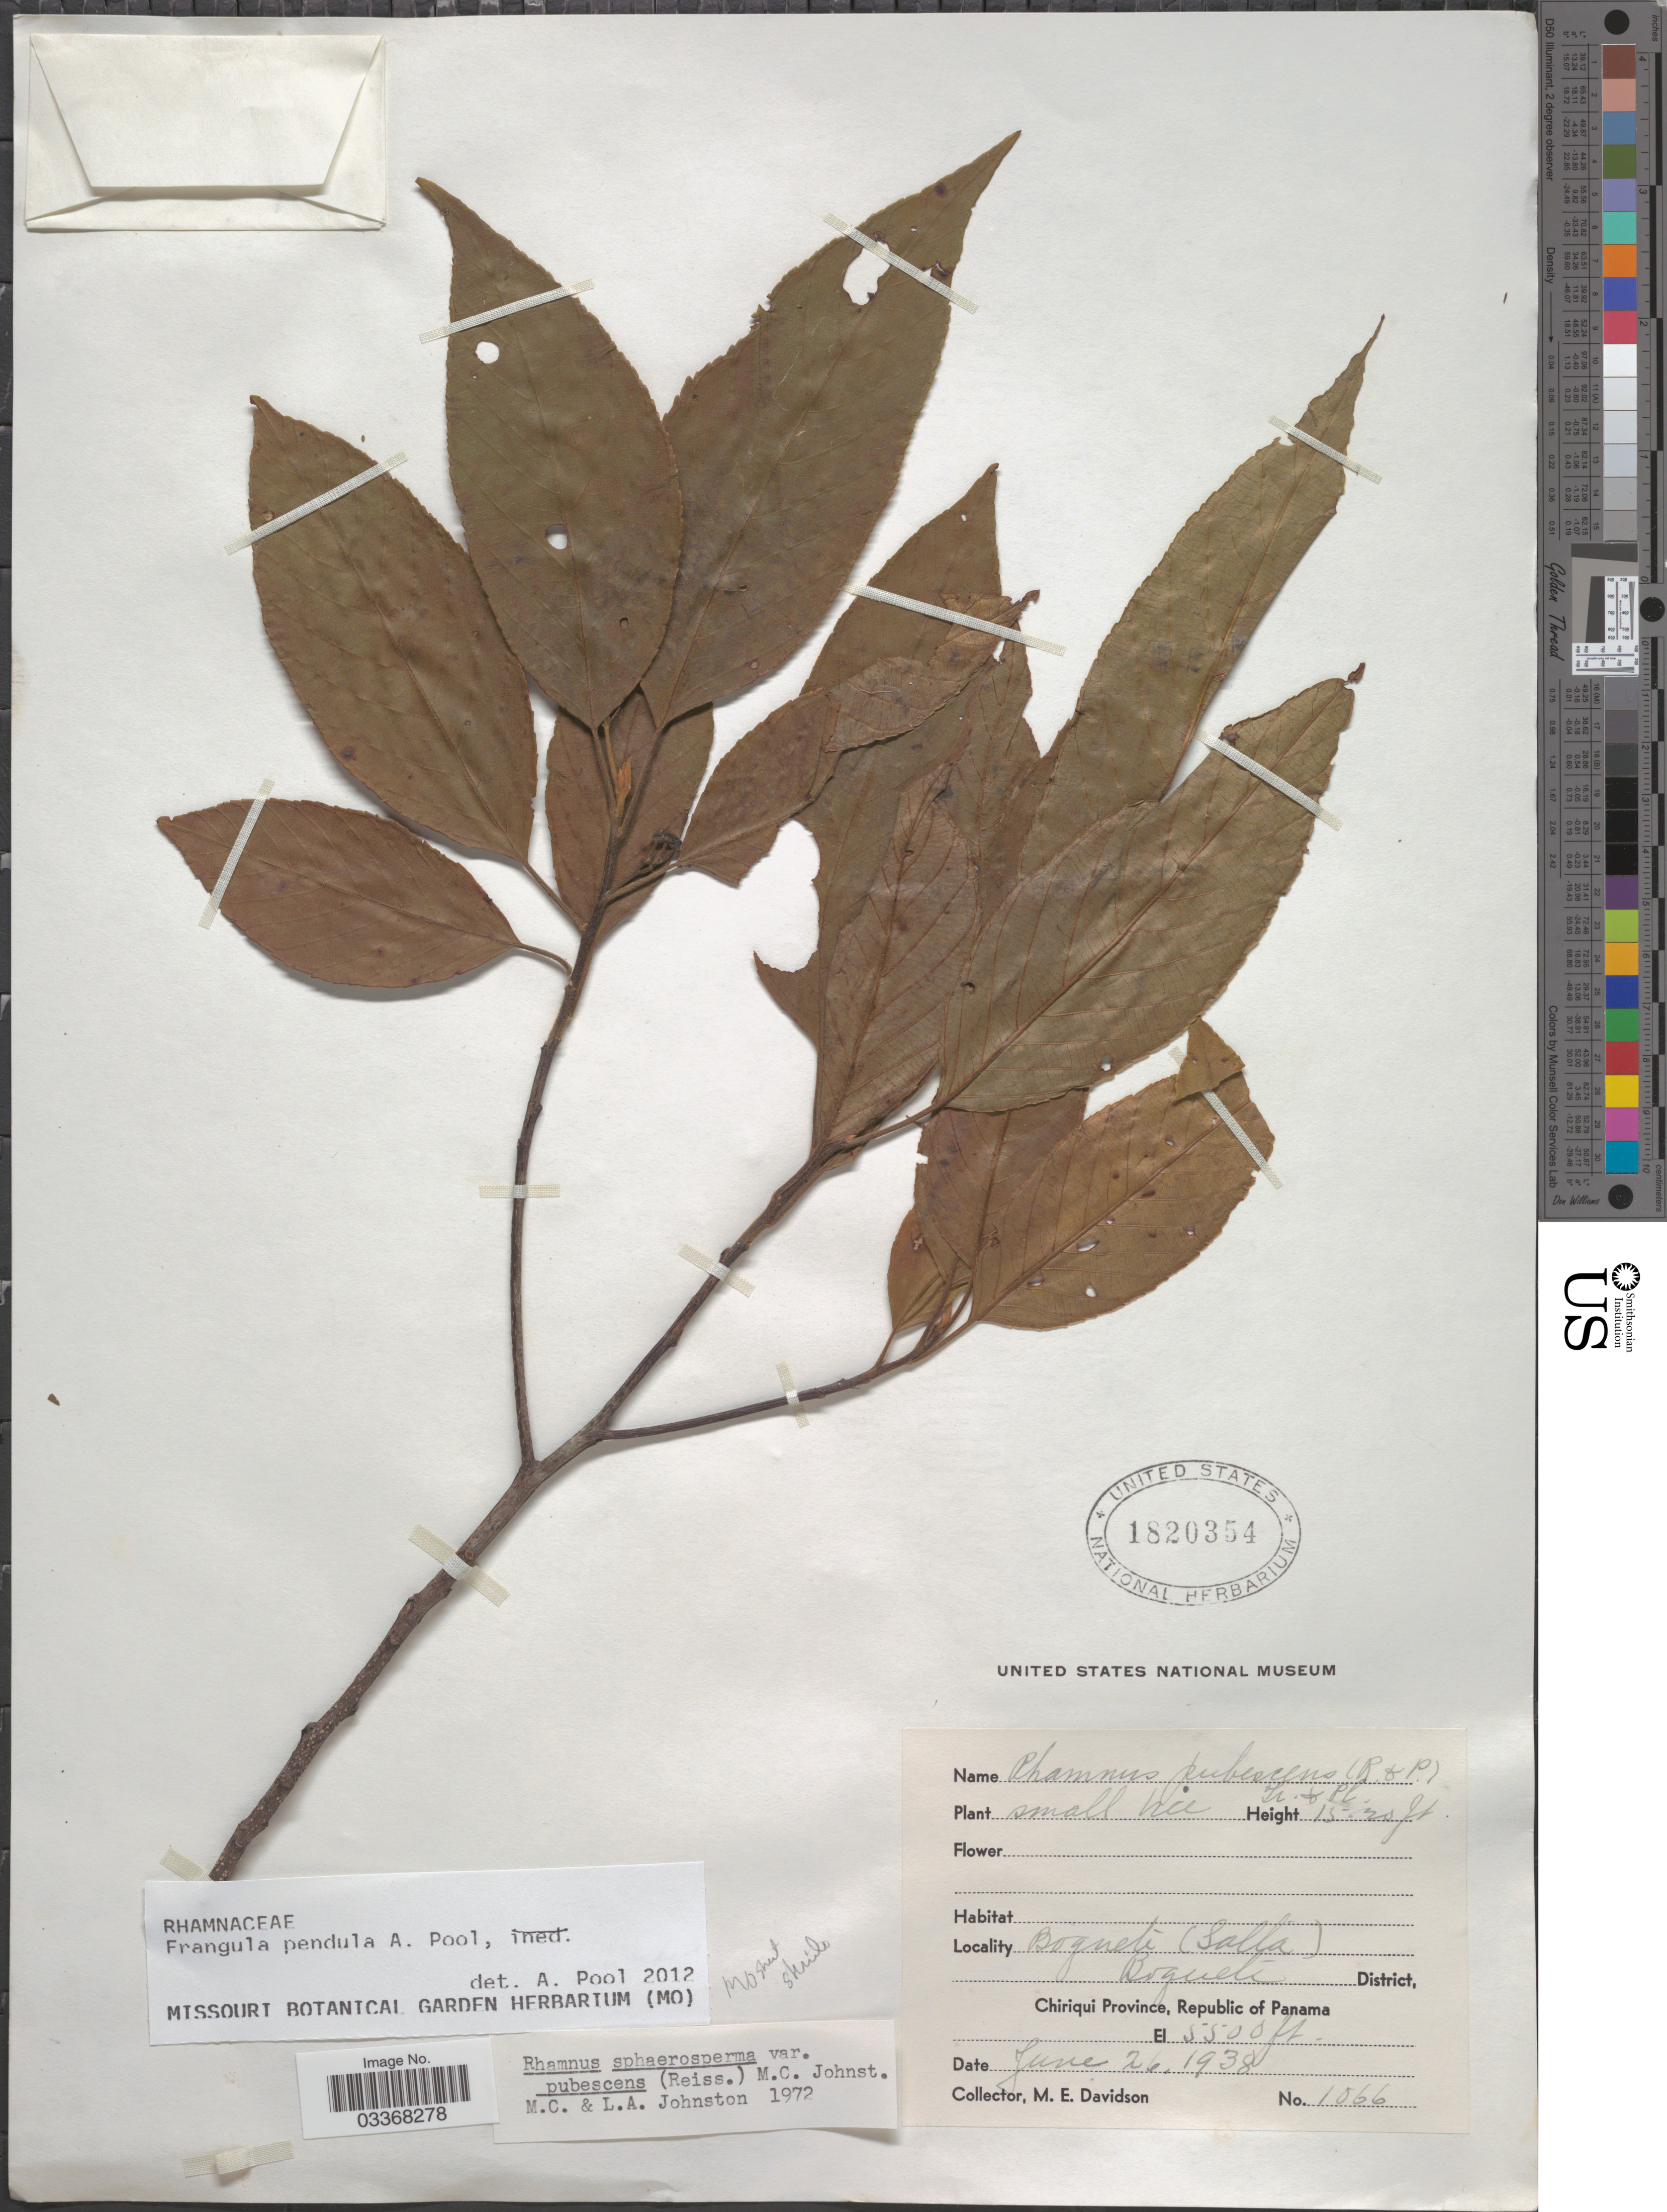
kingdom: Plantae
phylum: Tracheophyta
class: Magnoliopsida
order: Rosales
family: Rhamnaceae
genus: Frangula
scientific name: Frangula pendula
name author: A. Pool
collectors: M. E. Davidson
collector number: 1066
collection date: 1938-06-26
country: Panama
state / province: Chiriqui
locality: Boquete (Salla), Boguete District.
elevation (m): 1676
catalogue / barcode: US 1820354